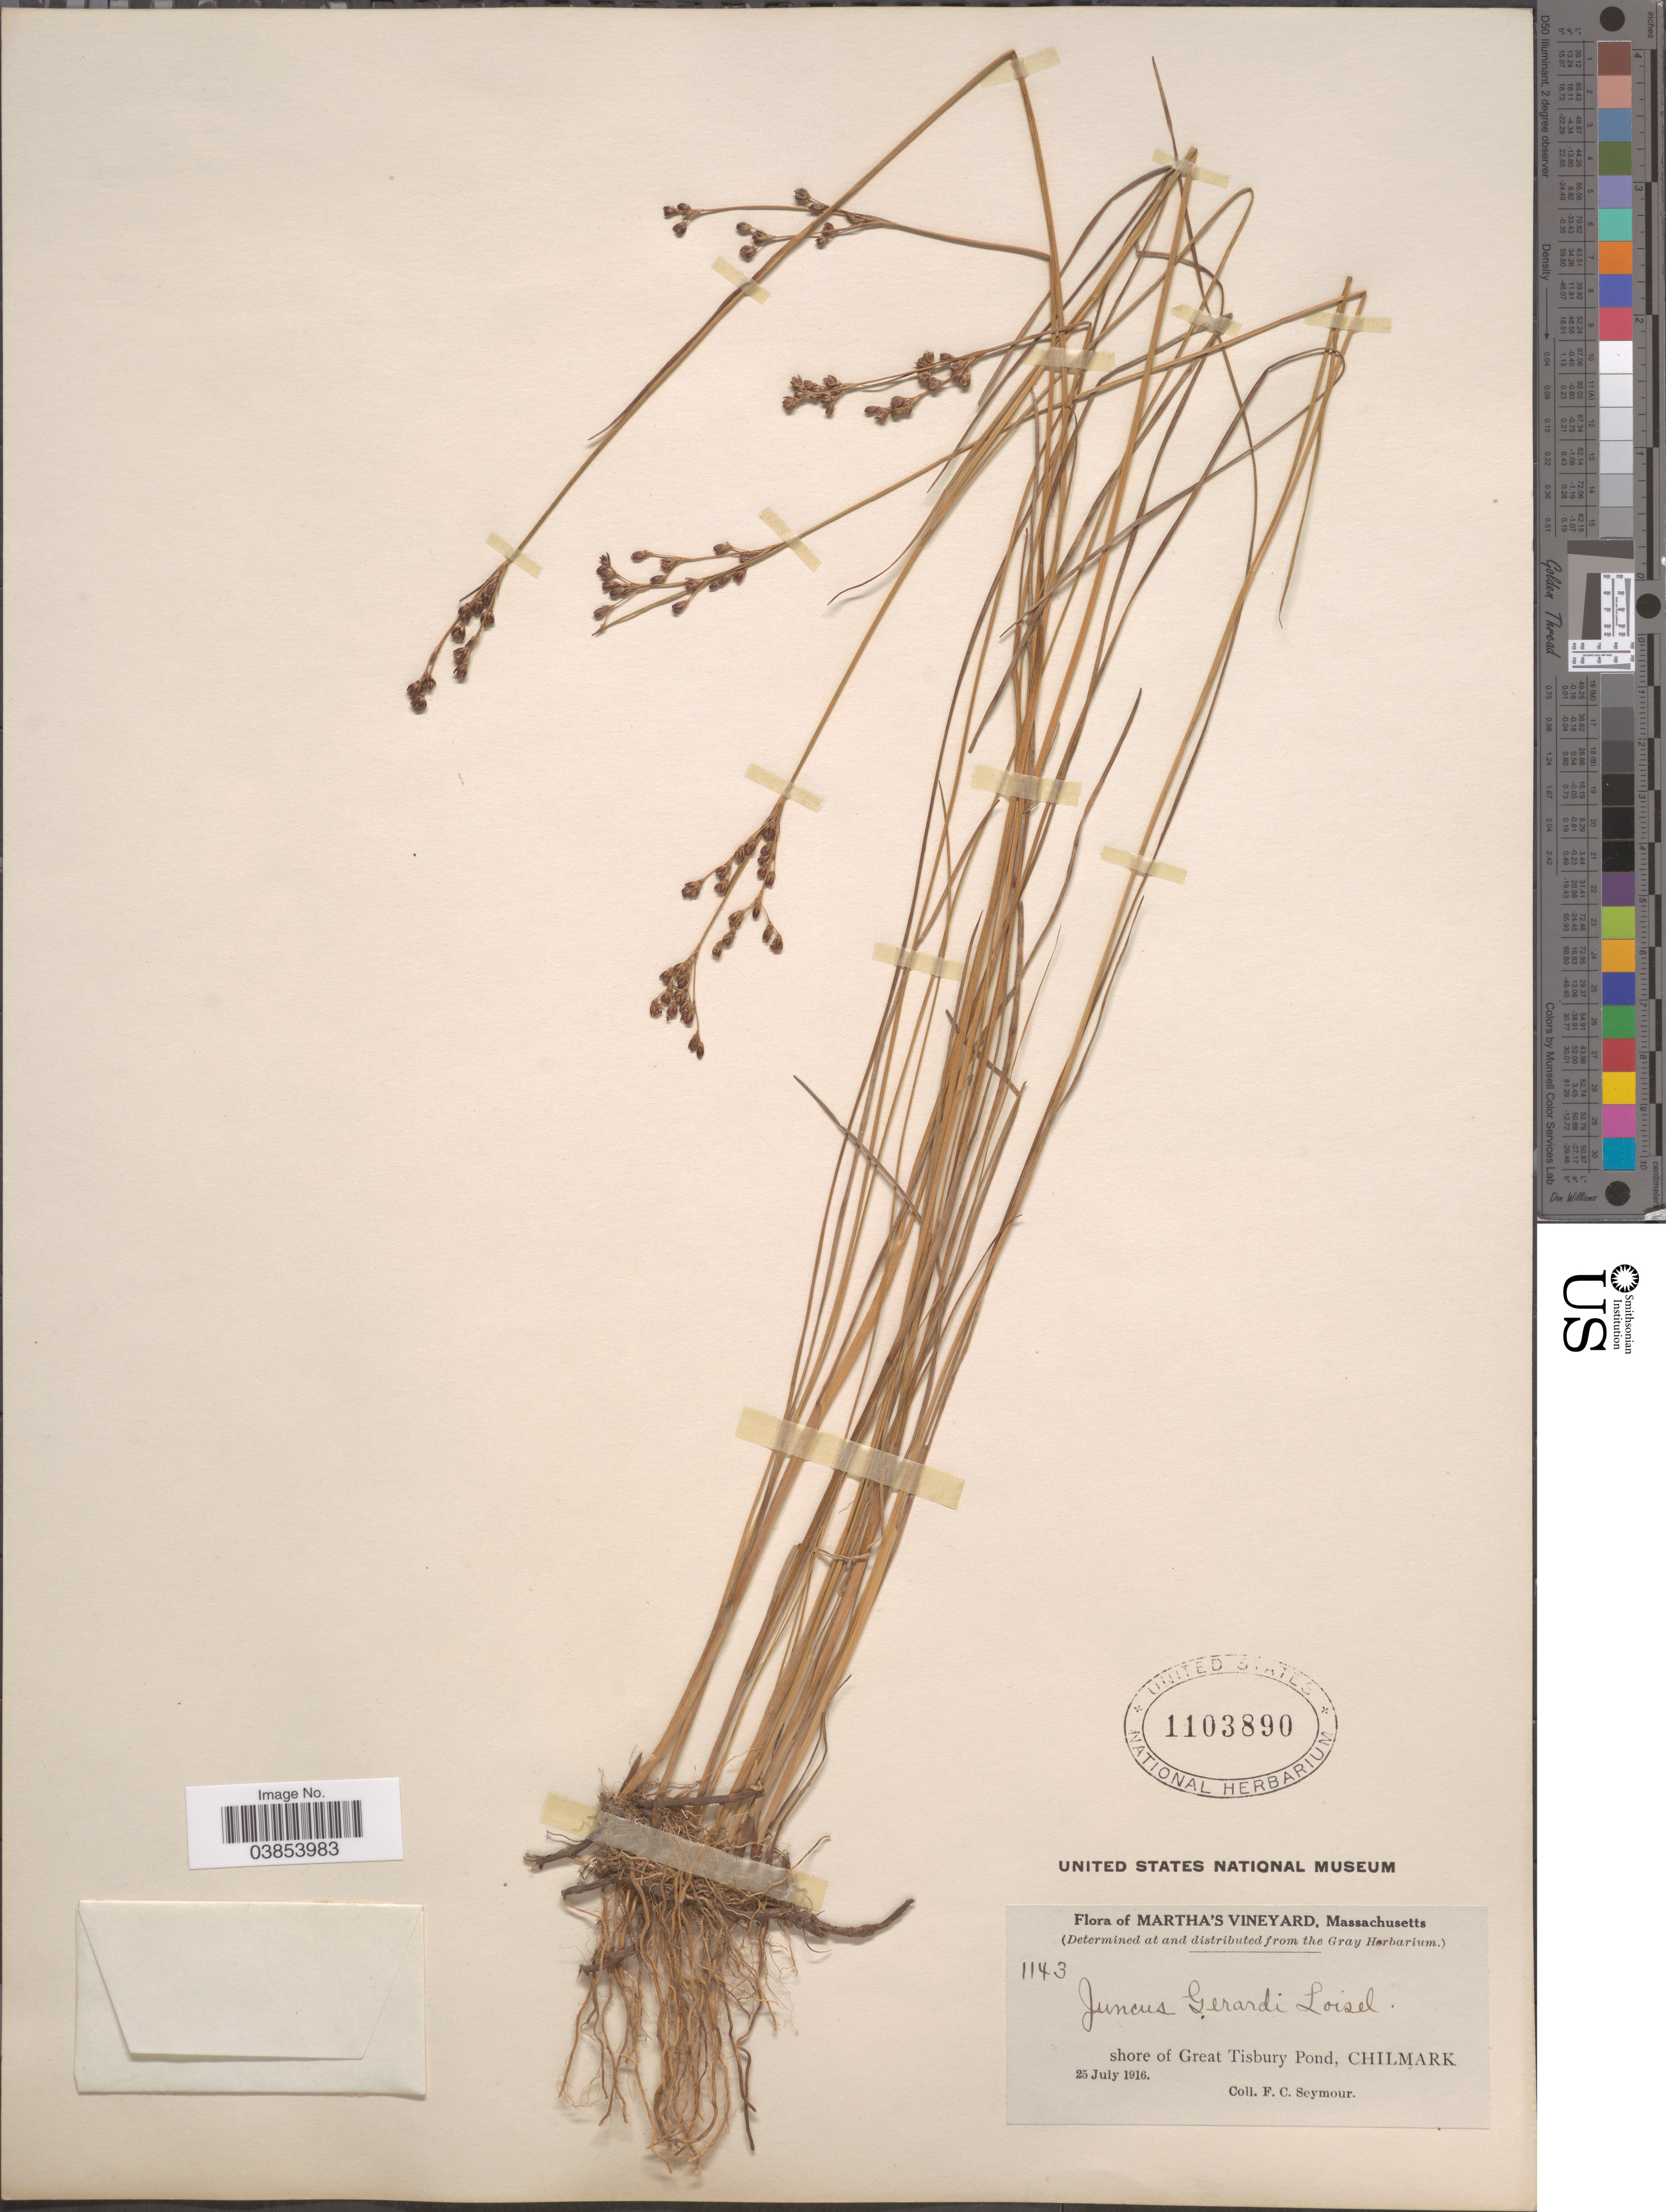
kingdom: Plantae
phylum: Tracheophyta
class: Liliopsida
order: Poales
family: Juncaceae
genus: Juncus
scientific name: Juncus gerardi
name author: Loisel.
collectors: F. C. Seymour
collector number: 1143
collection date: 1916-07-25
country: United States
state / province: Massachusetts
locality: Martha's Vineyard. Shore of Great Tisbury Pond, Chilmark.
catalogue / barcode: US 1103890